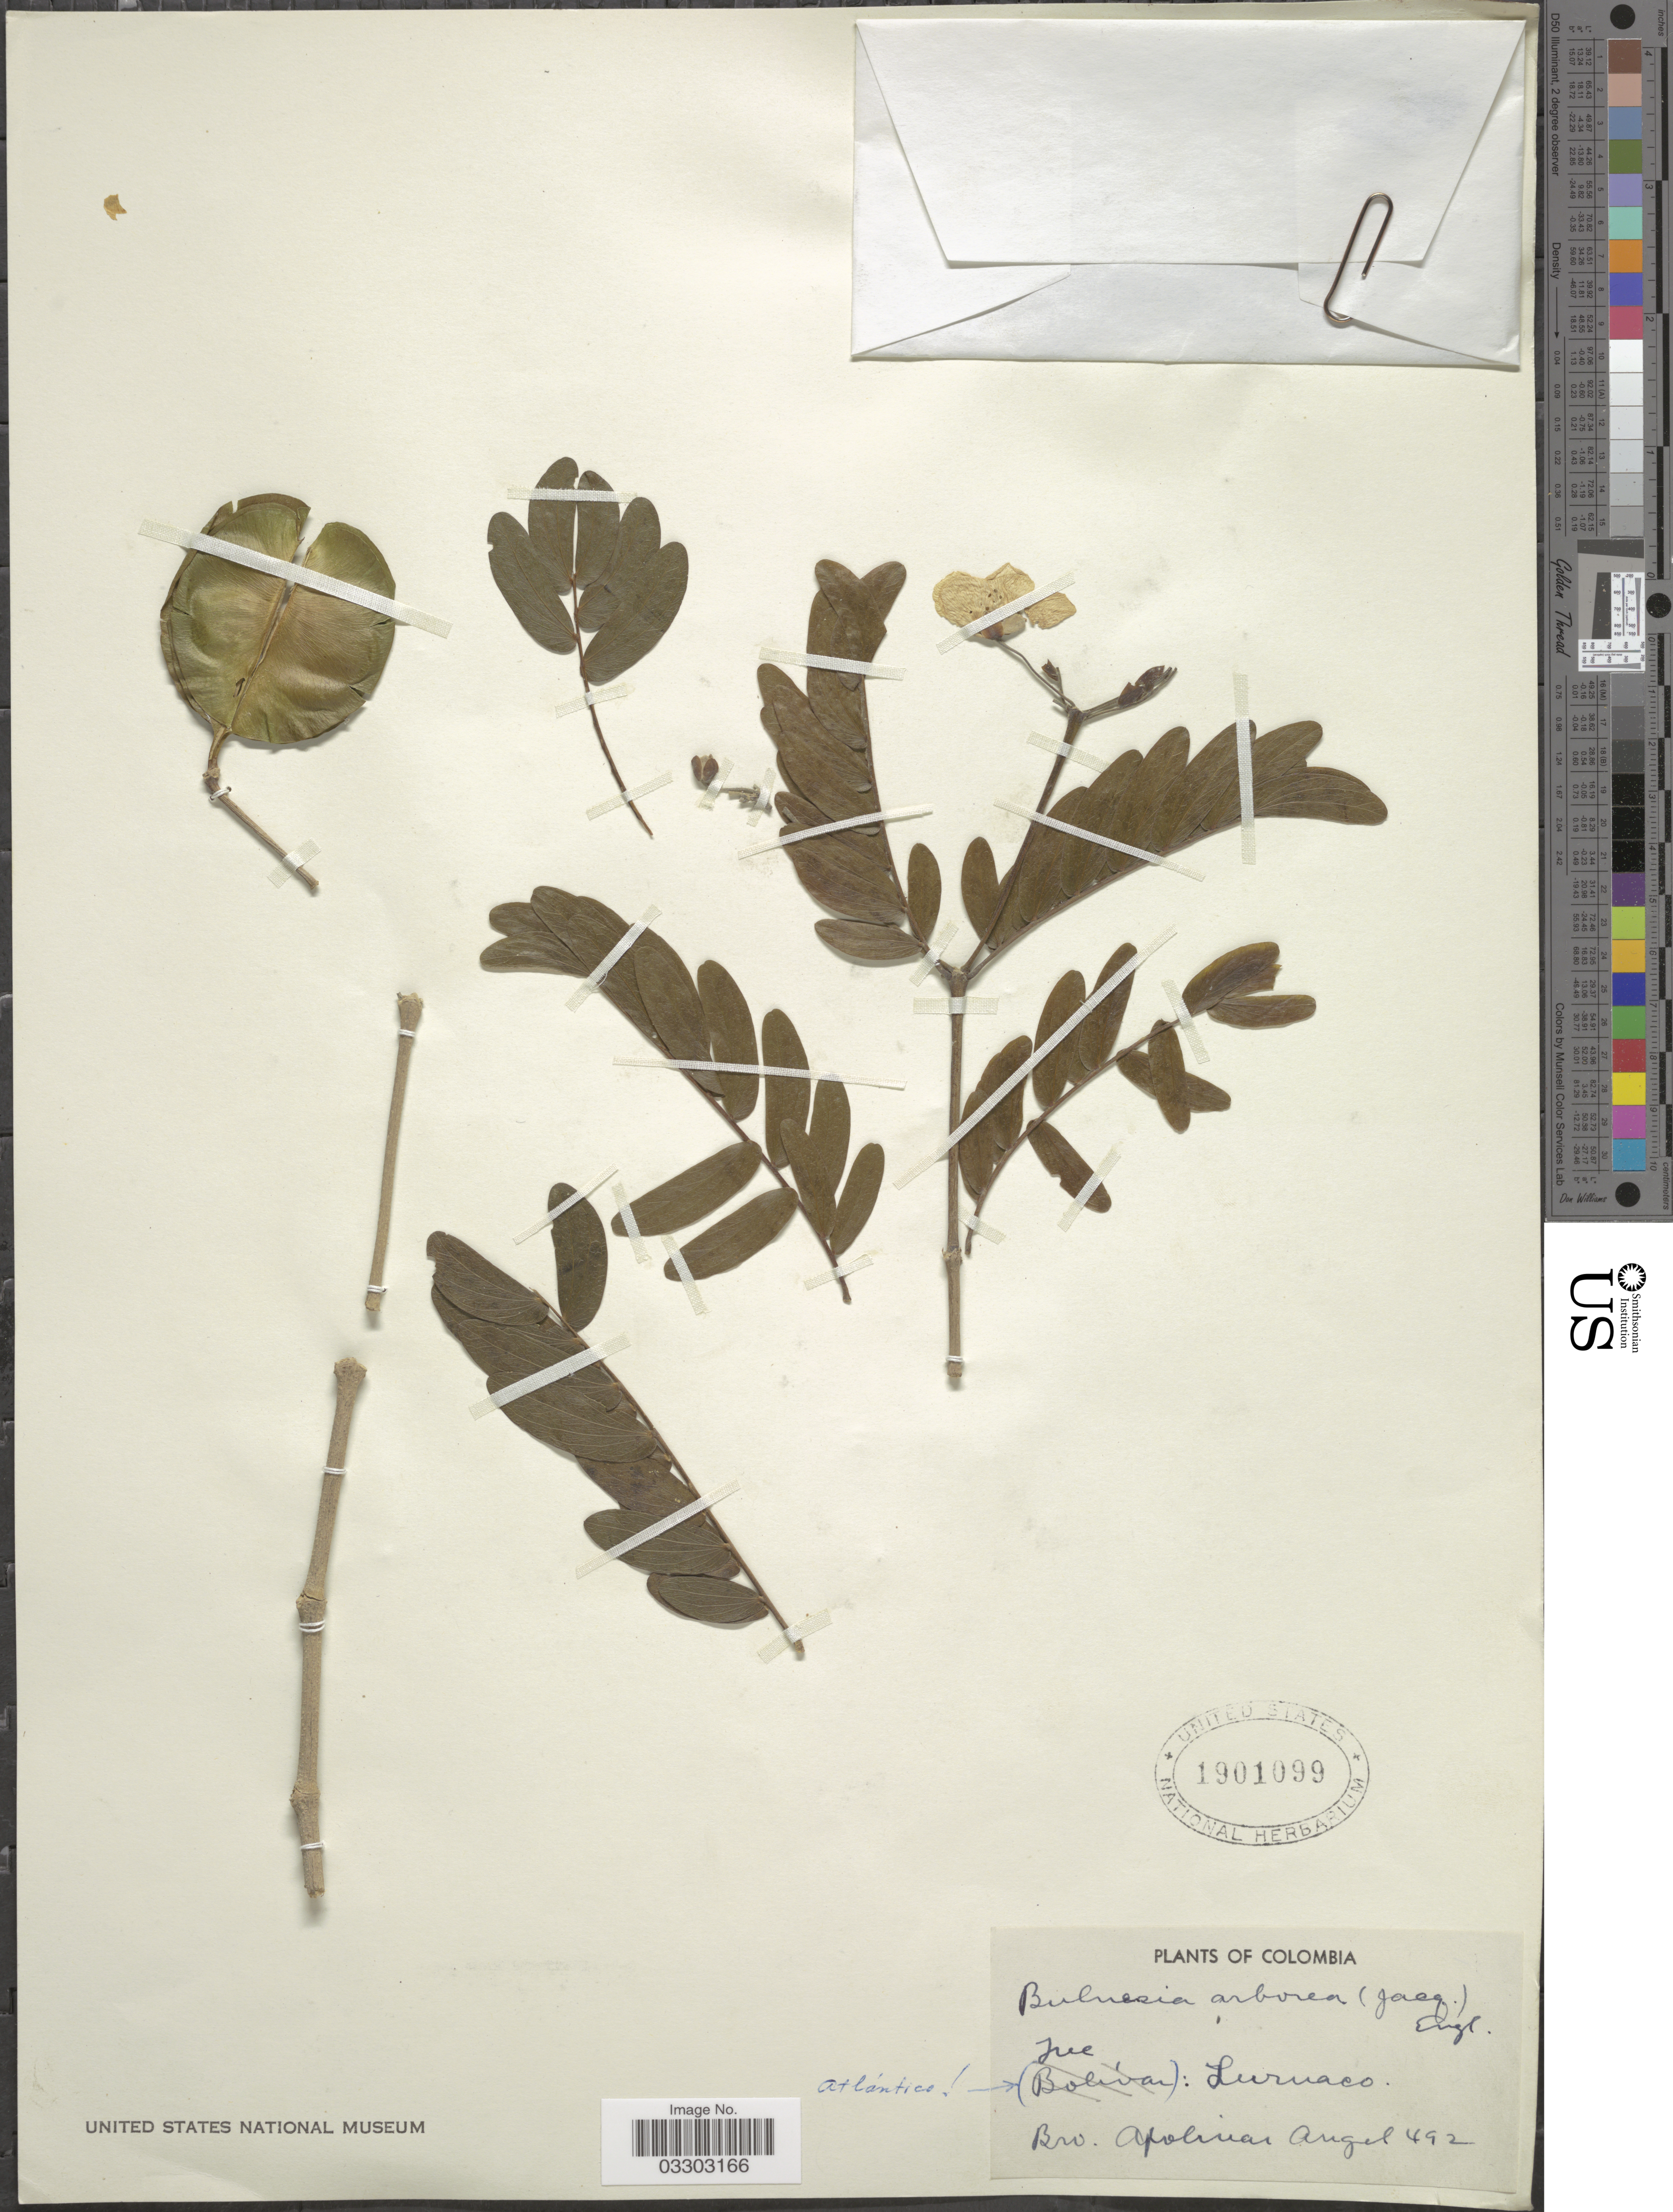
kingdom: Plantae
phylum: Tracheophyta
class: Magnoliopsida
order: Zygophyllales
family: Zygophyllaceae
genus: Gonopterodendron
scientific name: Gonopterodendron arboreum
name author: (Jacq.) Godoy-Bürki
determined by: U.S. National Herbarium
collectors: Bro. Apolinar A.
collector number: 492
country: Colombia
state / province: Atlántico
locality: Luruaco.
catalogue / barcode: US 1901099